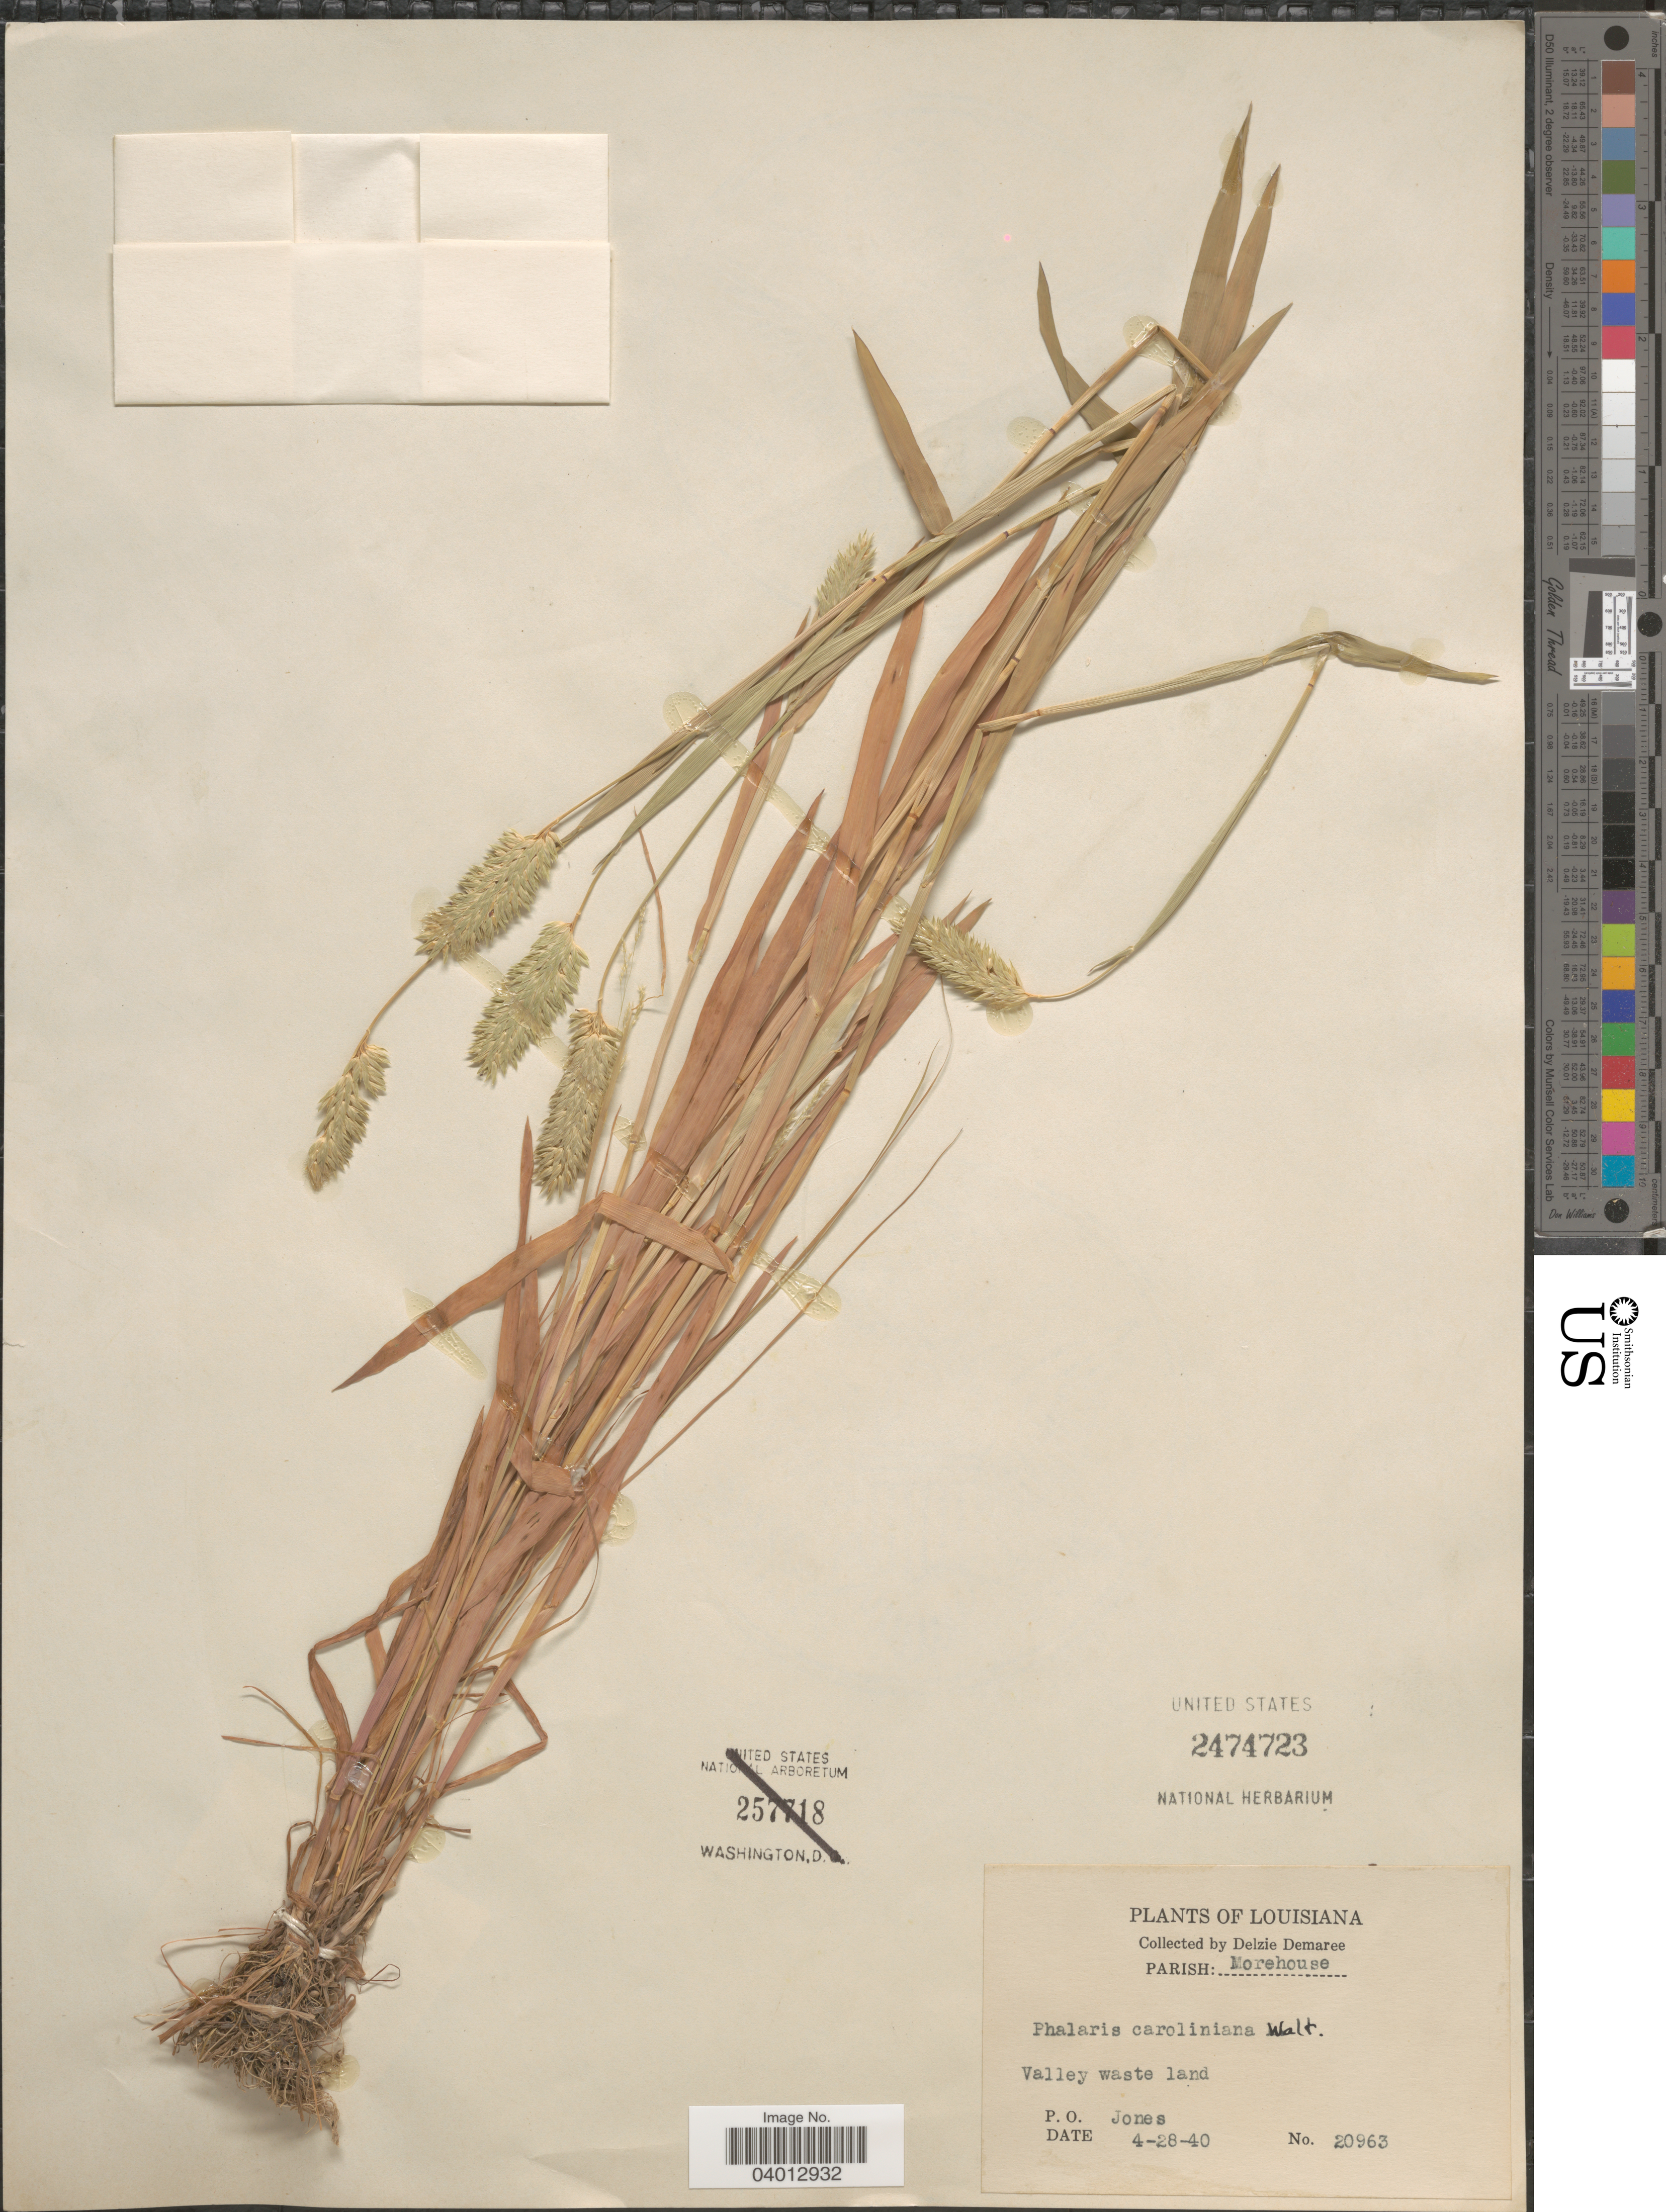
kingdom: Plantae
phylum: Tracheophyta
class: Liliopsida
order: Poales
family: Poaceae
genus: Phalaris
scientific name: Phalaris caroliniana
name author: Walter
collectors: D. Demaree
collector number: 20963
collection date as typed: Transcribed d/m/y: 28/4/40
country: United States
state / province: Louisiana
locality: Parish: Morehouse. Valley waste land. P. O. Jones.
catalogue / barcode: US 2474723